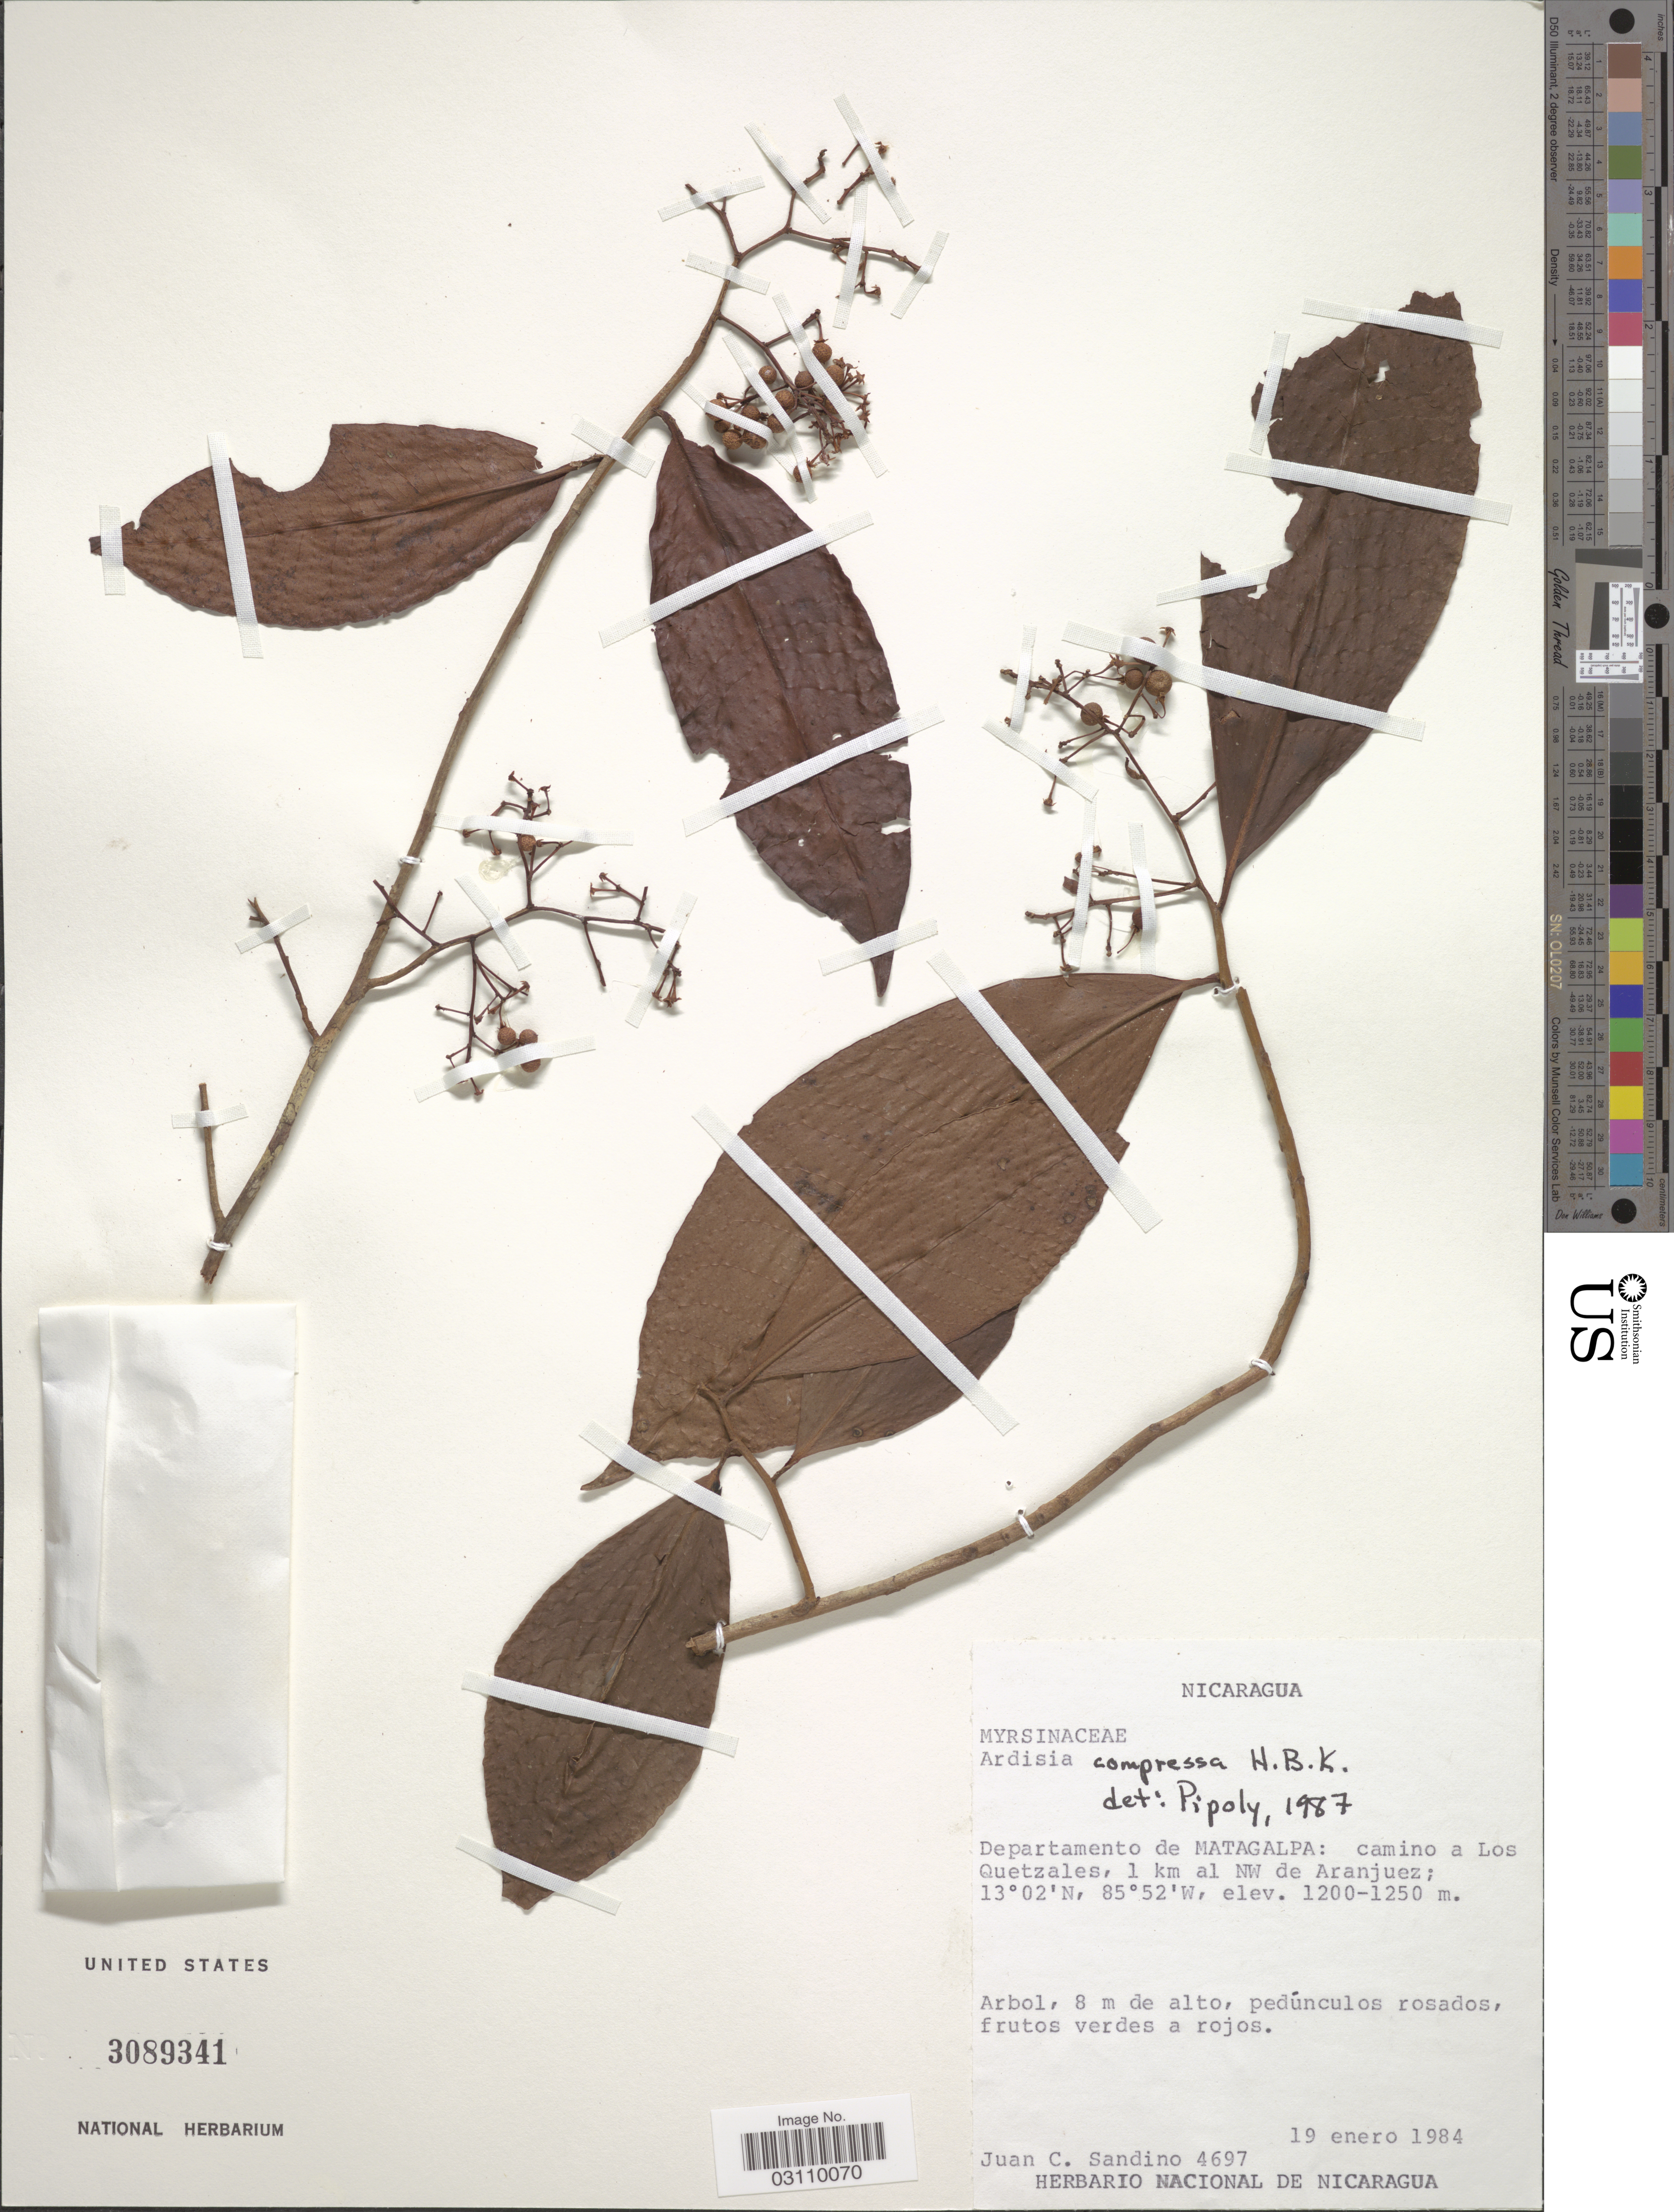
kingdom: Plantae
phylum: Tracheophyta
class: Magnoliopsida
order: Ericales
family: Primulaceae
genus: Ardisia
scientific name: Ardisia compressa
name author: Kunth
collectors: J. Sandino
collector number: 4697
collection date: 1984-01-19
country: Nicaragua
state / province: Matagalpa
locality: Departamento de Matagalpa: camino a Los Quetzales, 1 km al NW de Aranjuez.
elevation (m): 1200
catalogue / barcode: US 3089341